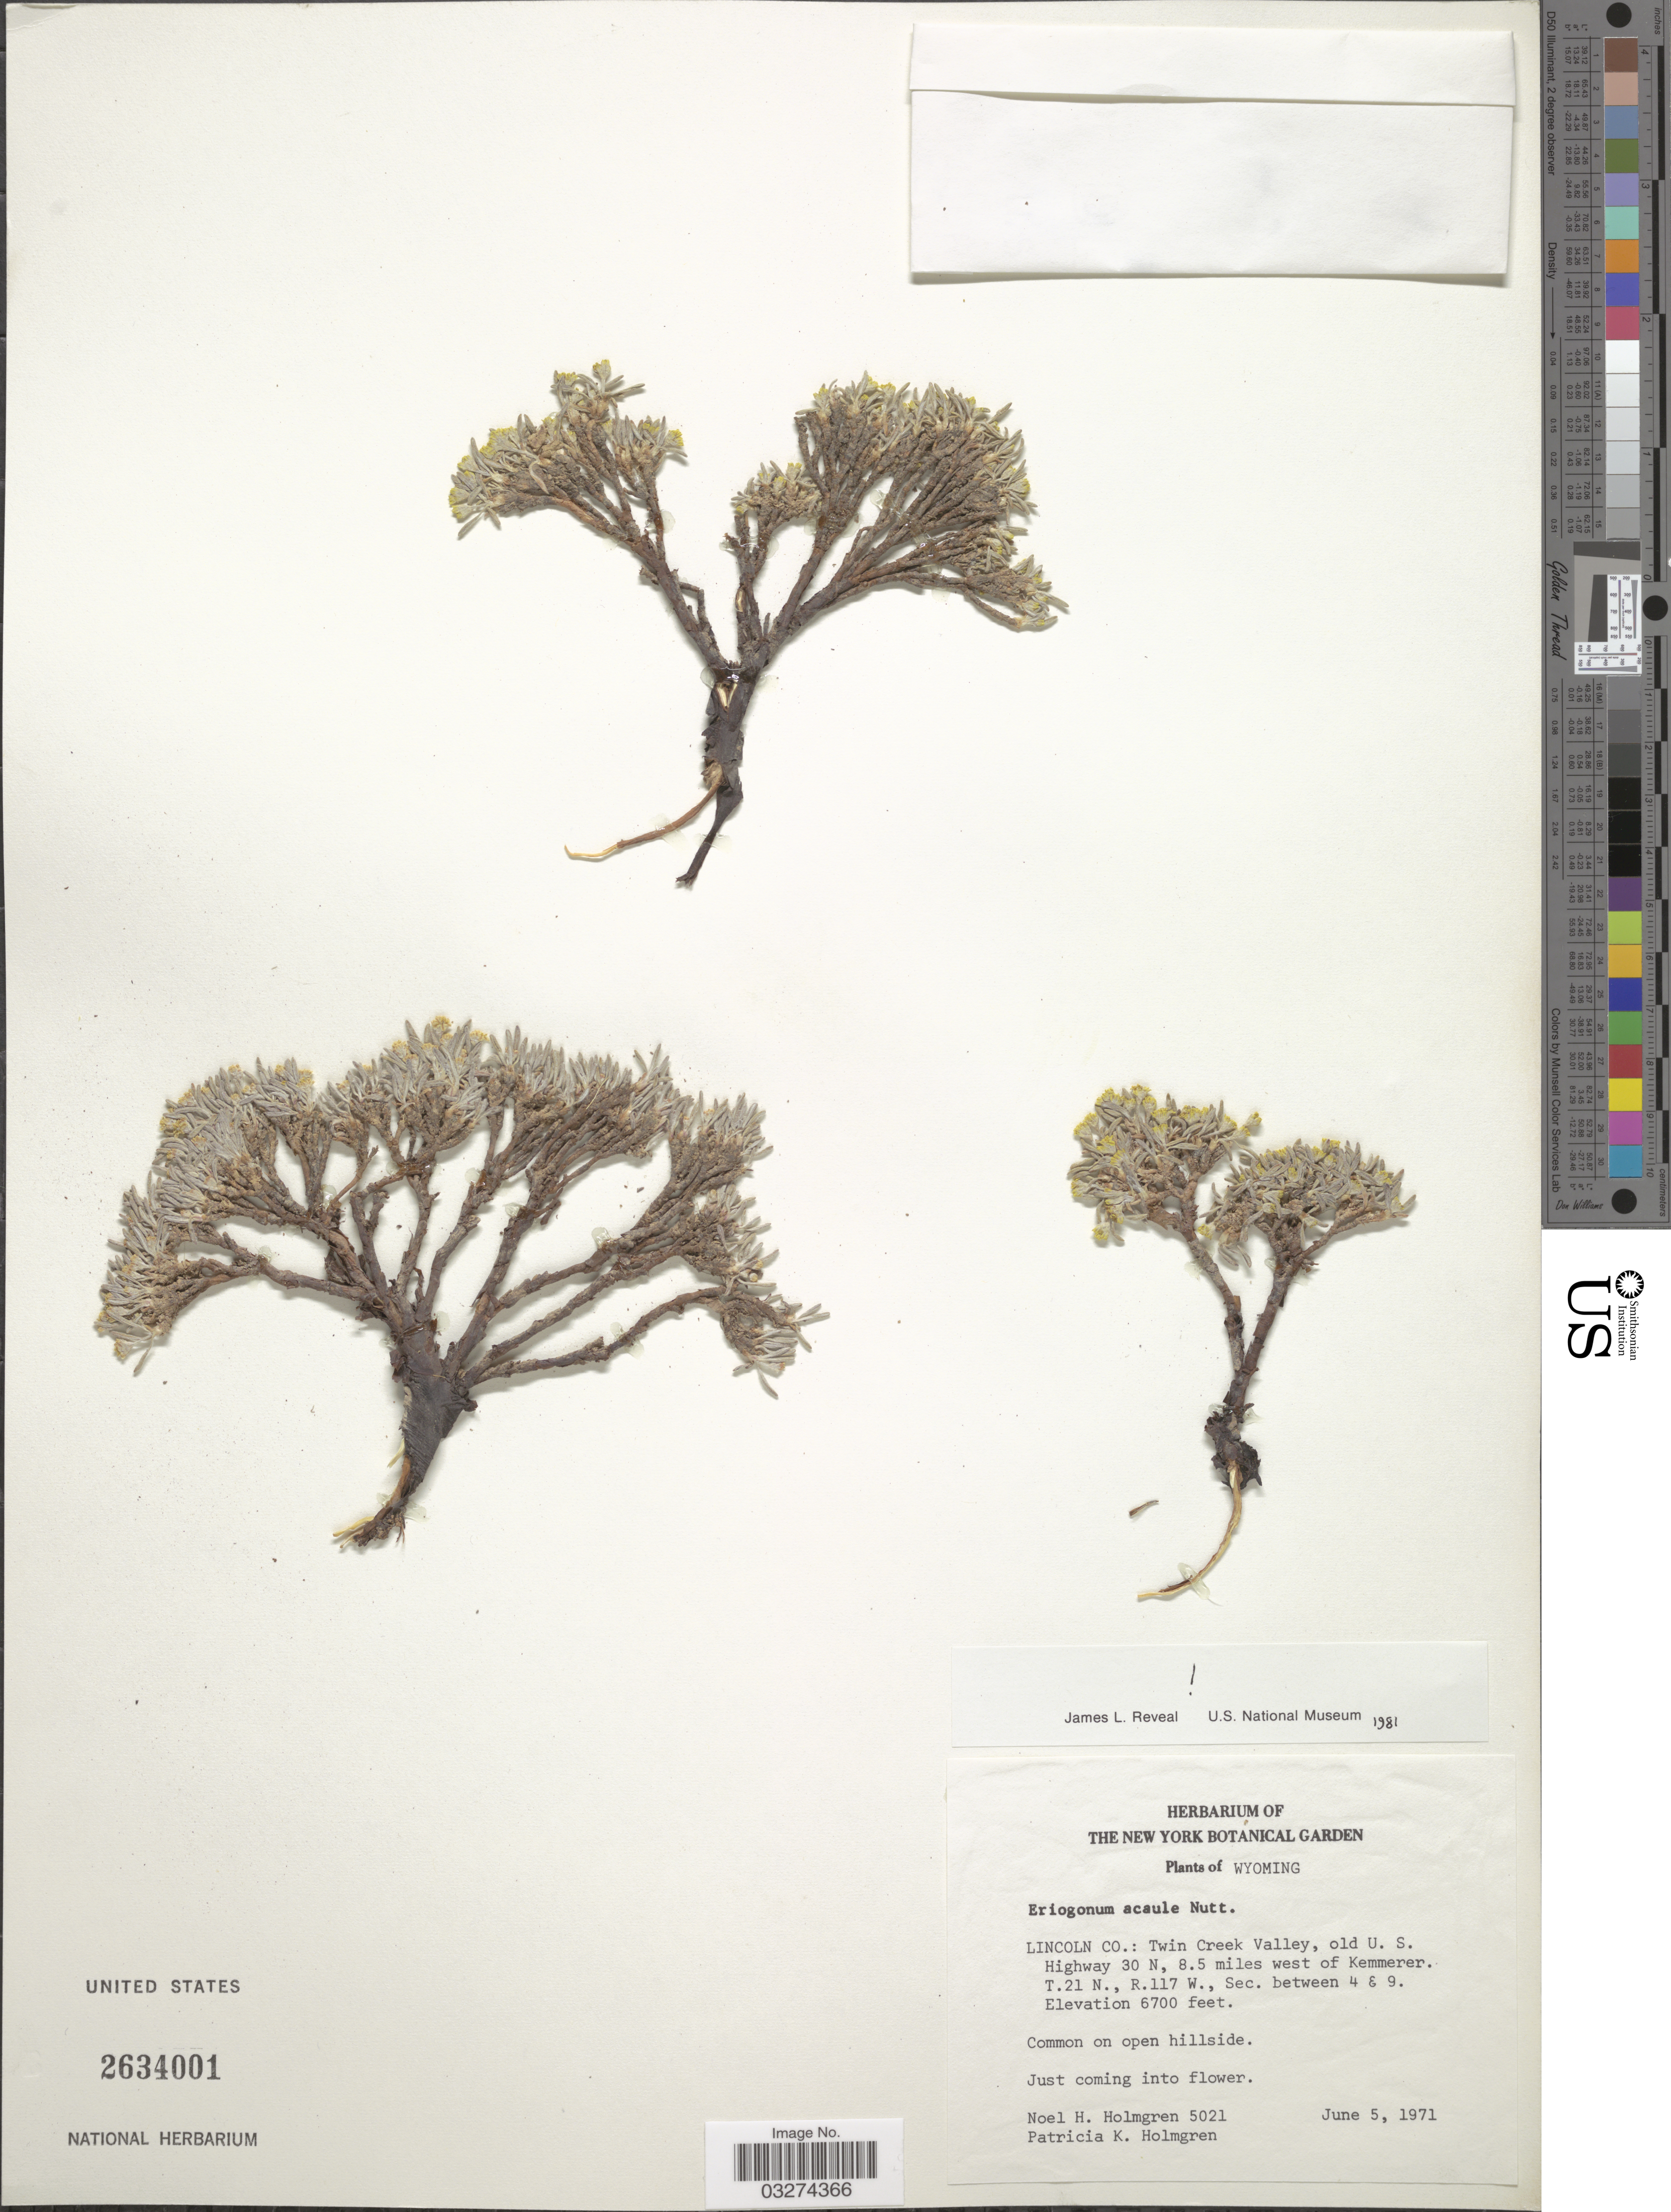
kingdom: Plantae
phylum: Tracheophyta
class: Magnoliopsida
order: Caryophyllales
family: Polygonaceae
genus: Eriogonum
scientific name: Eriogonum acaule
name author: Nutt.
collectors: N. H. Holmgren & P. K. Holmgren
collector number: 5021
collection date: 1971-06-05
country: United States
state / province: Wyoming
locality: Lincoln Co.: Twin Creek Valley, old U.S. Highway 30 N, 8.5 miles west of Kemmerer. T21N, R117W, Sec. between 4 & 9.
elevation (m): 2042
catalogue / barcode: US 2634001